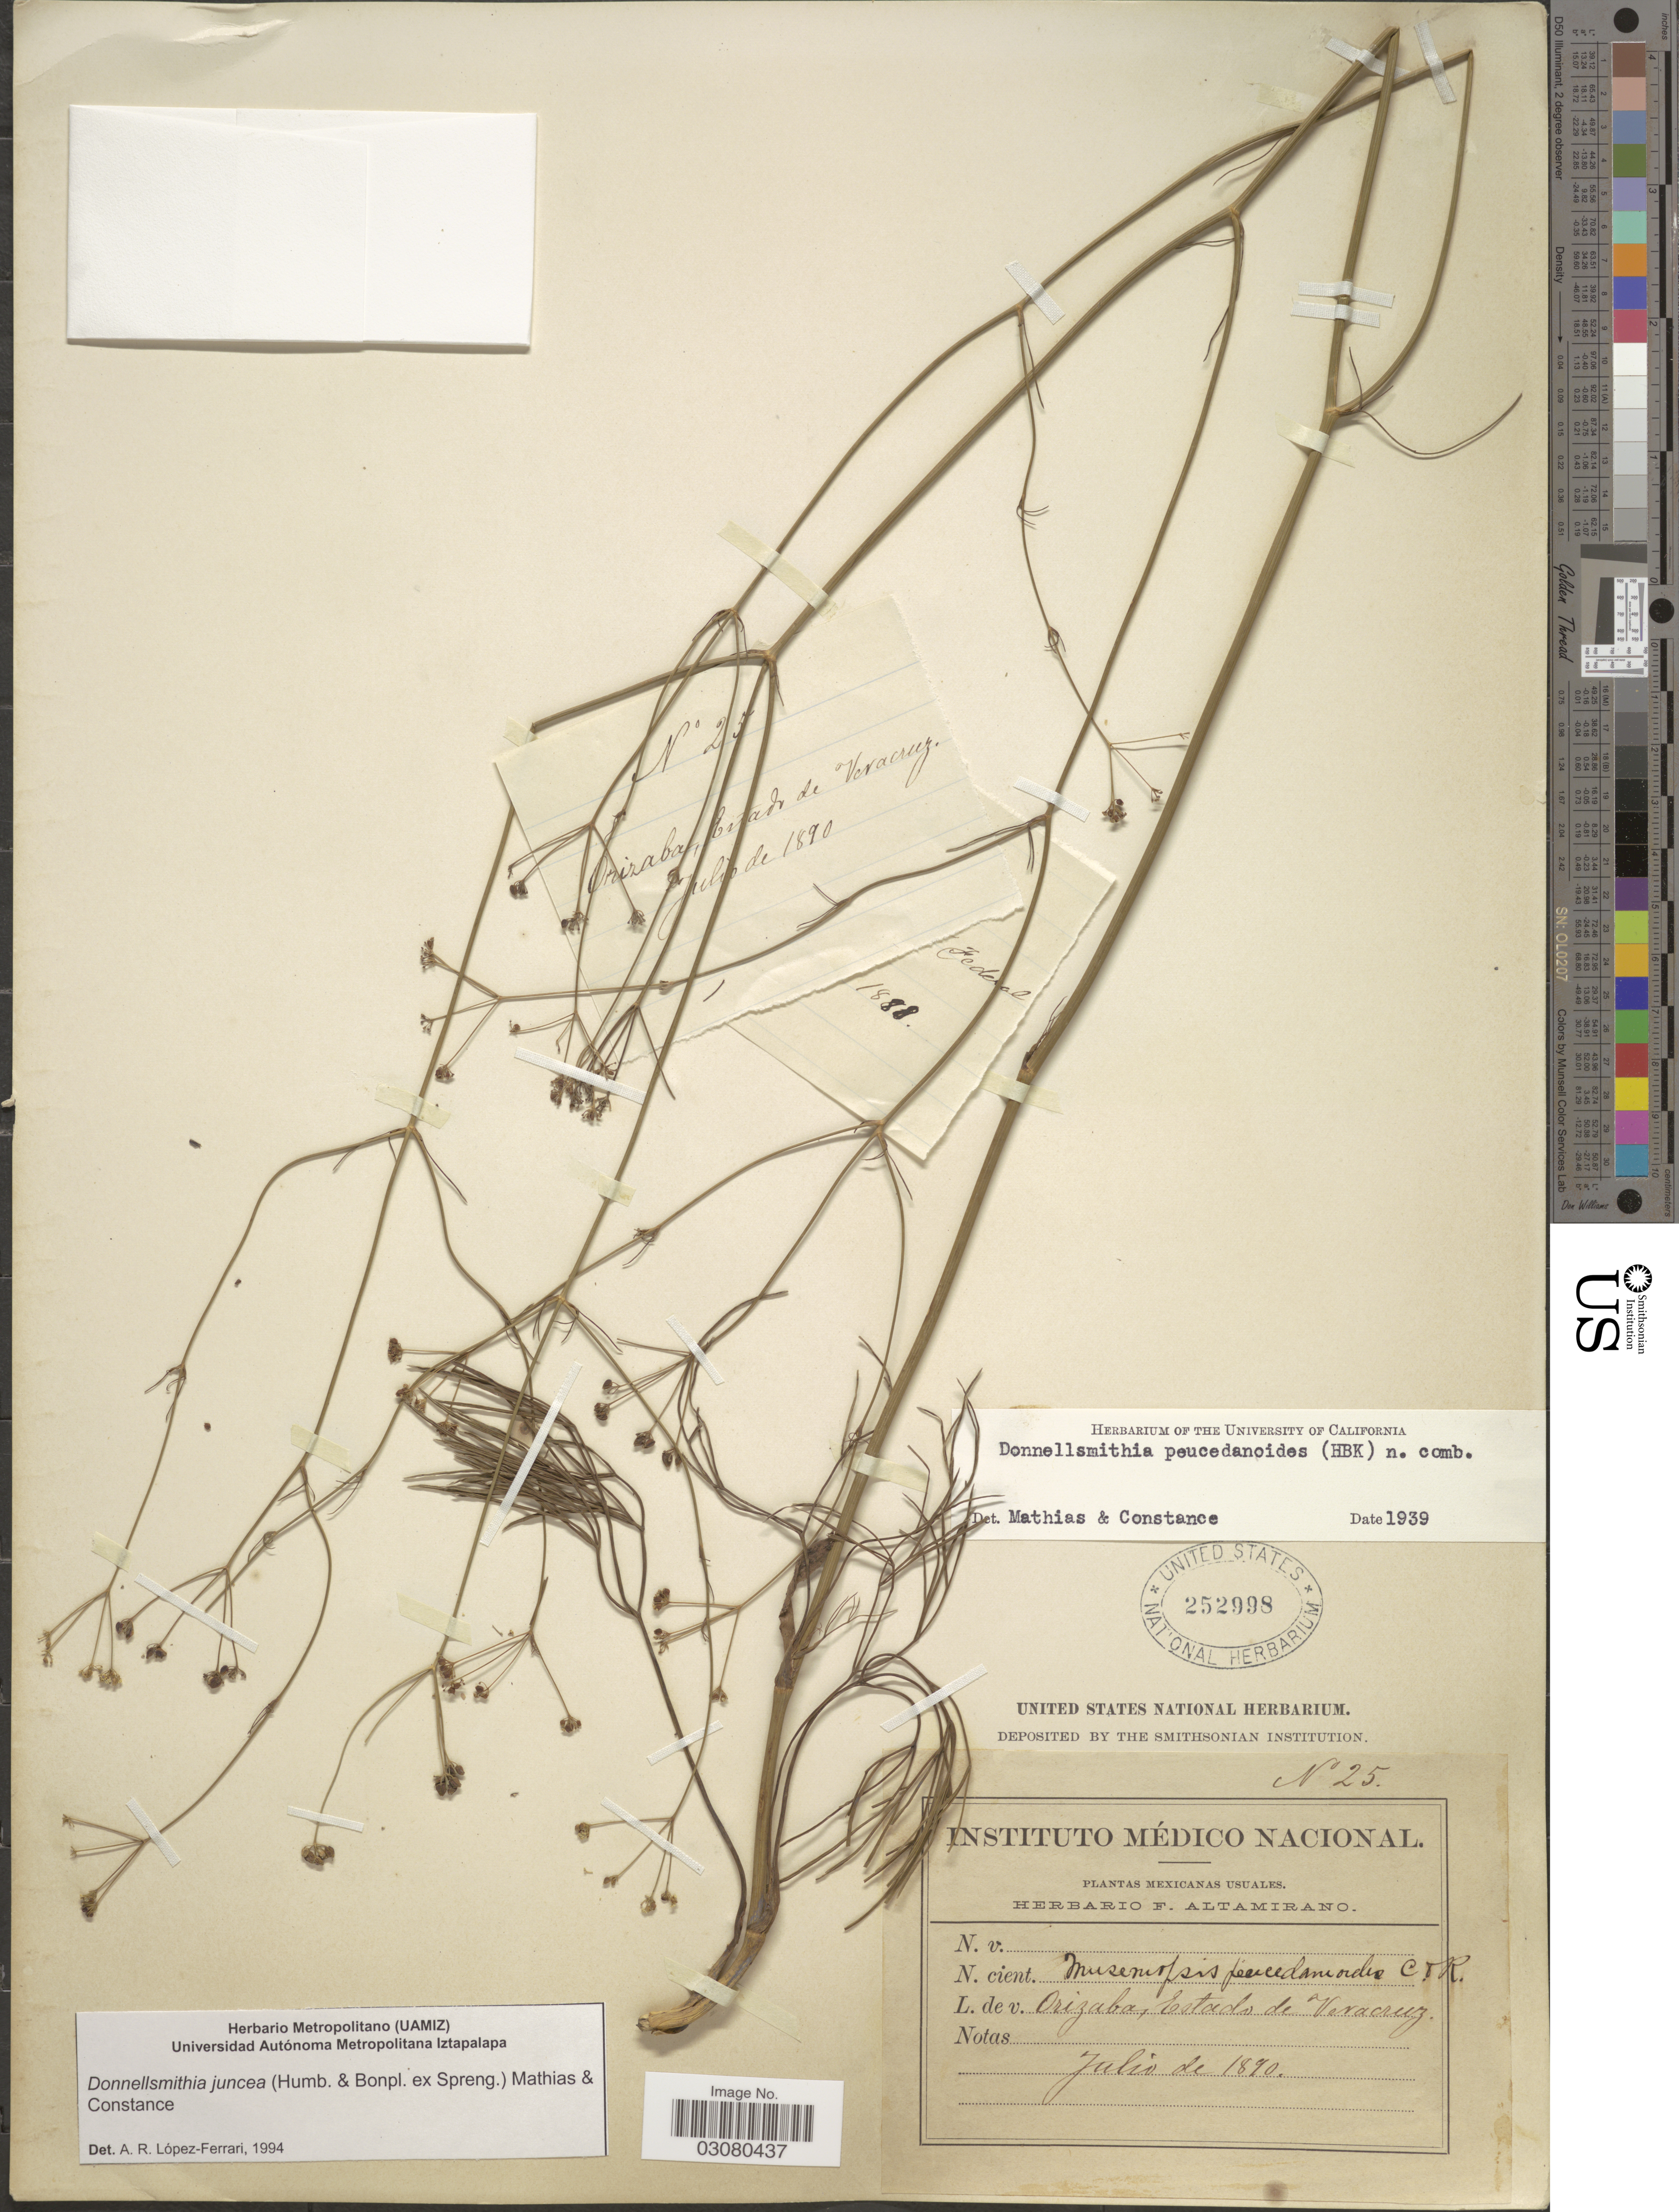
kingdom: Plantae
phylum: Tracheophyta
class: Magnoliopsida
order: Apiales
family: Apiaceae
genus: Donnellsmithia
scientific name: Donnellsmithia juncea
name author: (Humb. & Bonpl. ex Spreng.) Mathias & Constance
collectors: Ex herb. F. Altamirano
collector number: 25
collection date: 1890-07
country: Mexico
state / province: Veracruz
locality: Orizaba, Estado de Veracruz.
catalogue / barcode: US 252998